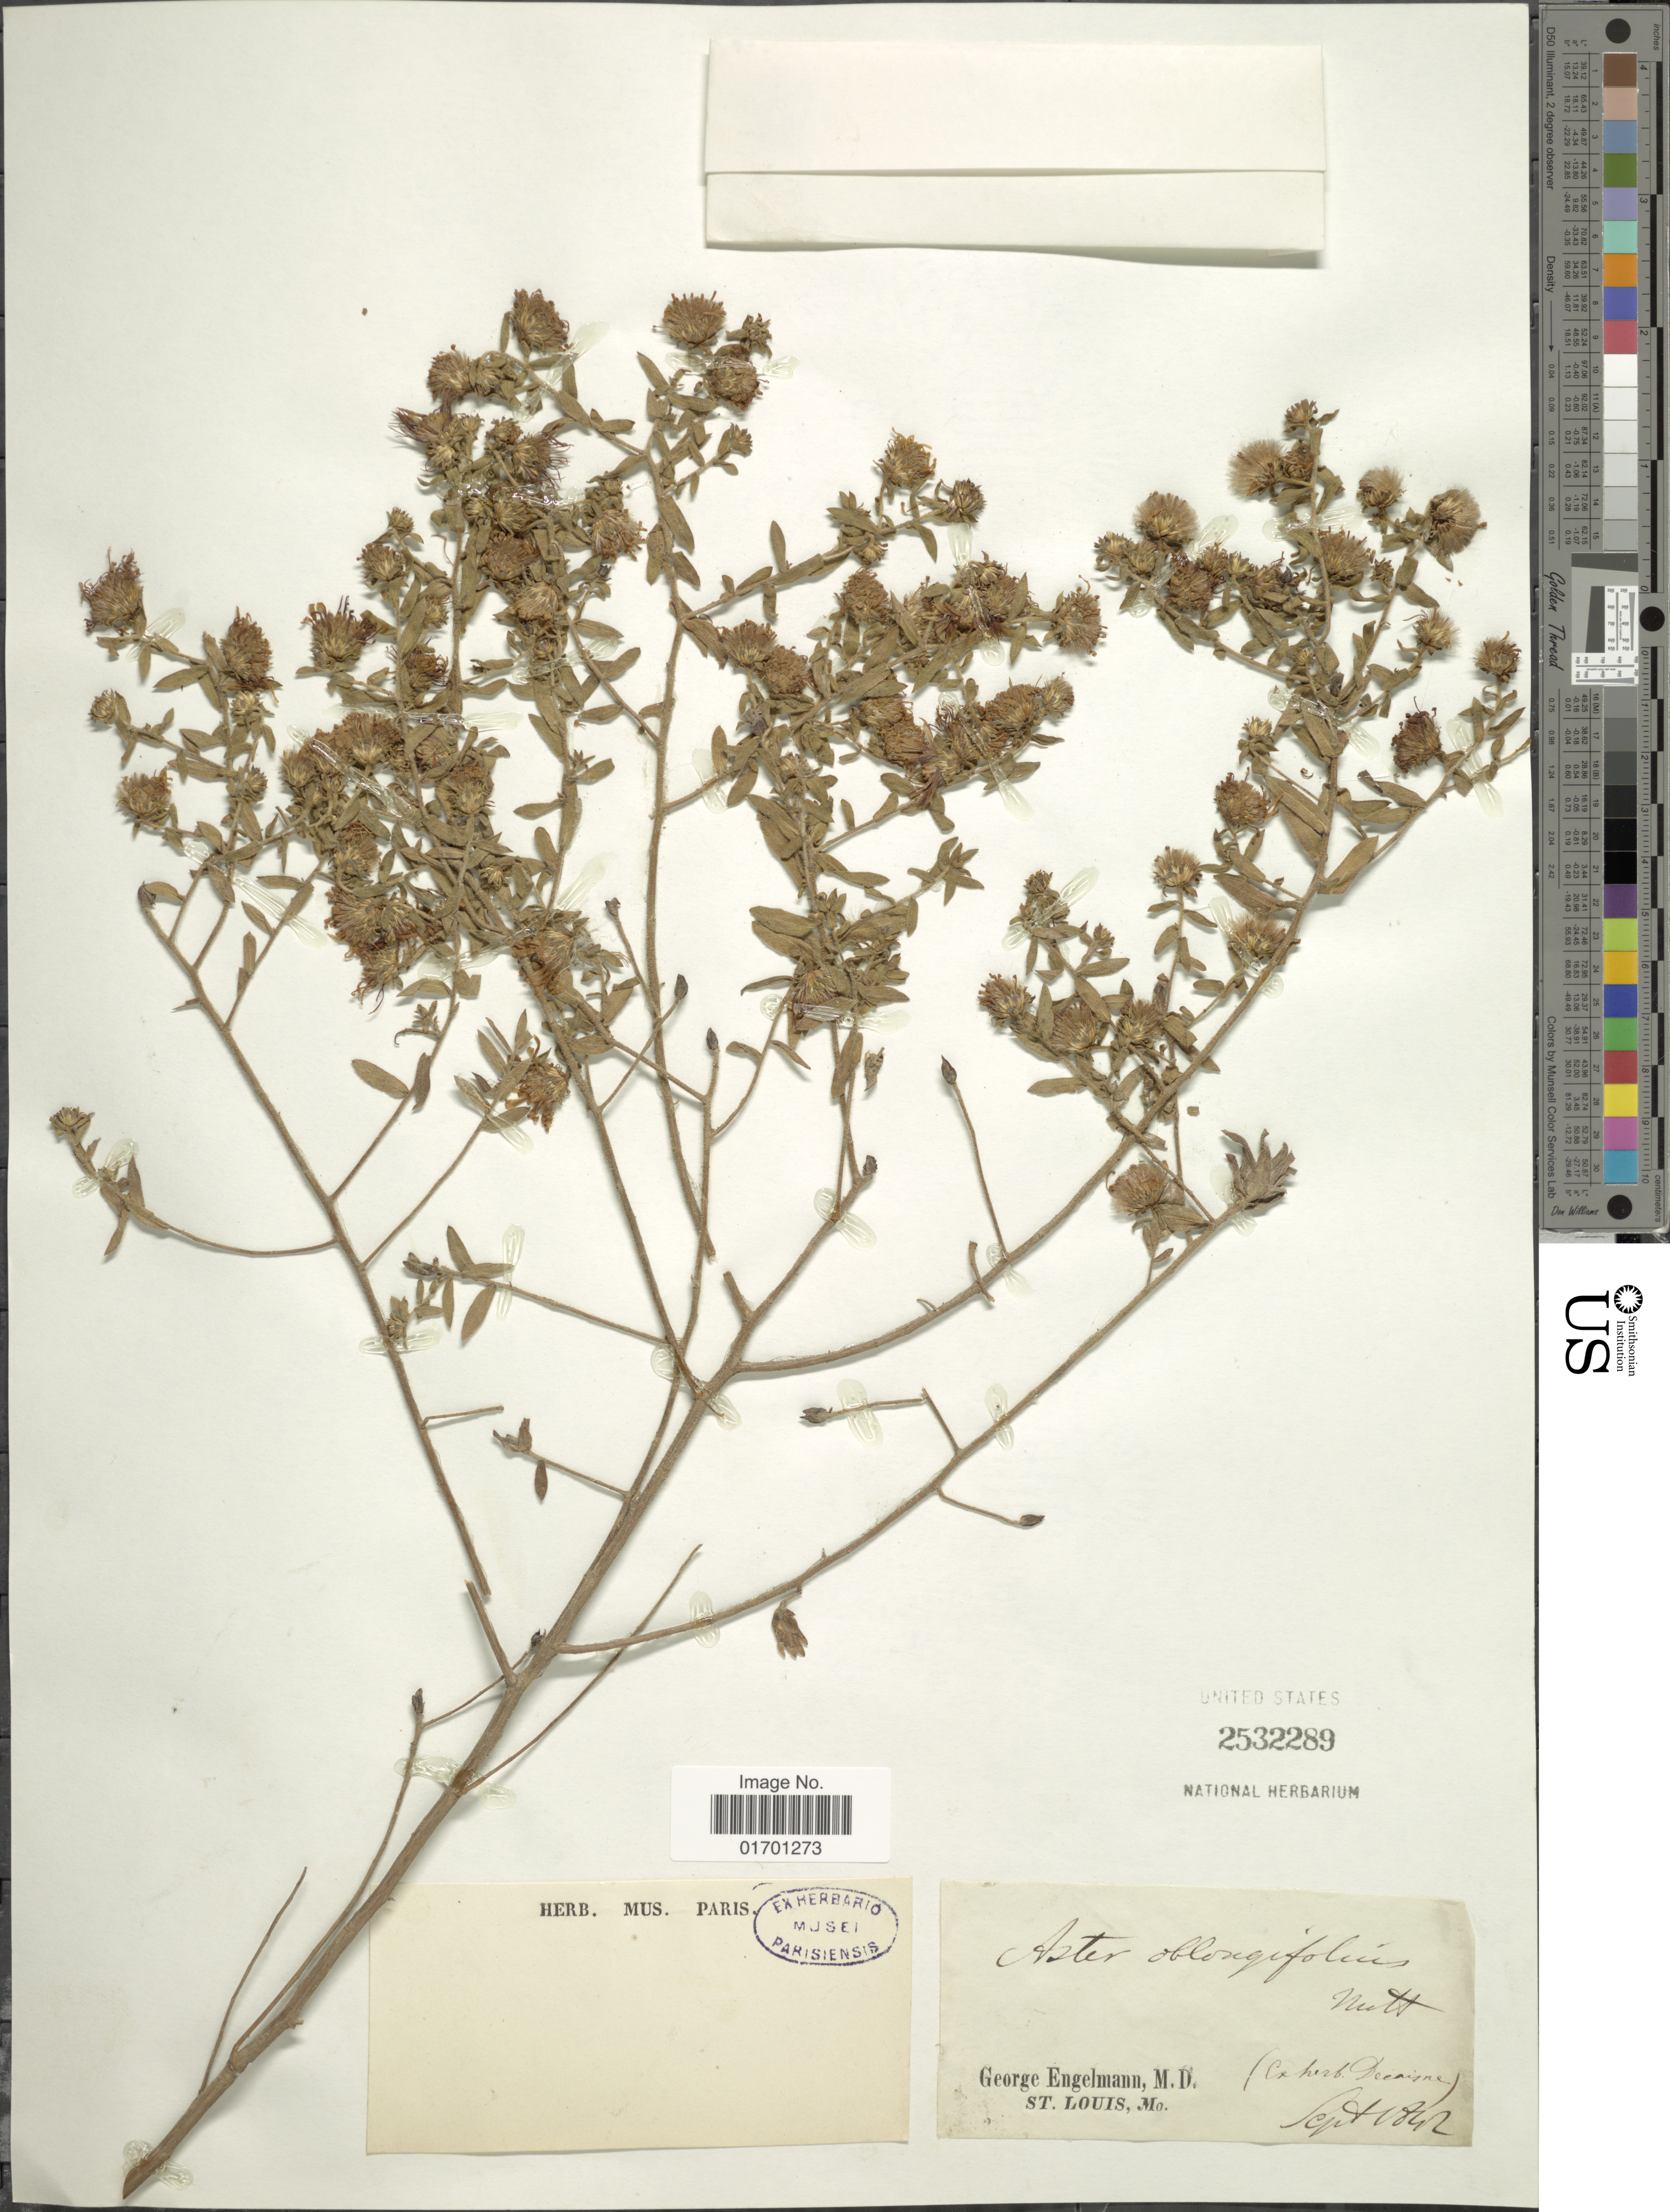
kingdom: Plantae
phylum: Tracheophyta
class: Magnoliopsida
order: Asterales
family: Asteraceae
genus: Symphyotrichum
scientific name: Symphyotrichum oblongifolium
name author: (Nutt.) G.L. Nesom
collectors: G. Engelmann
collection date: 1842-09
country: United States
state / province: Missouri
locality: St. Louis.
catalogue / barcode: US 2532289